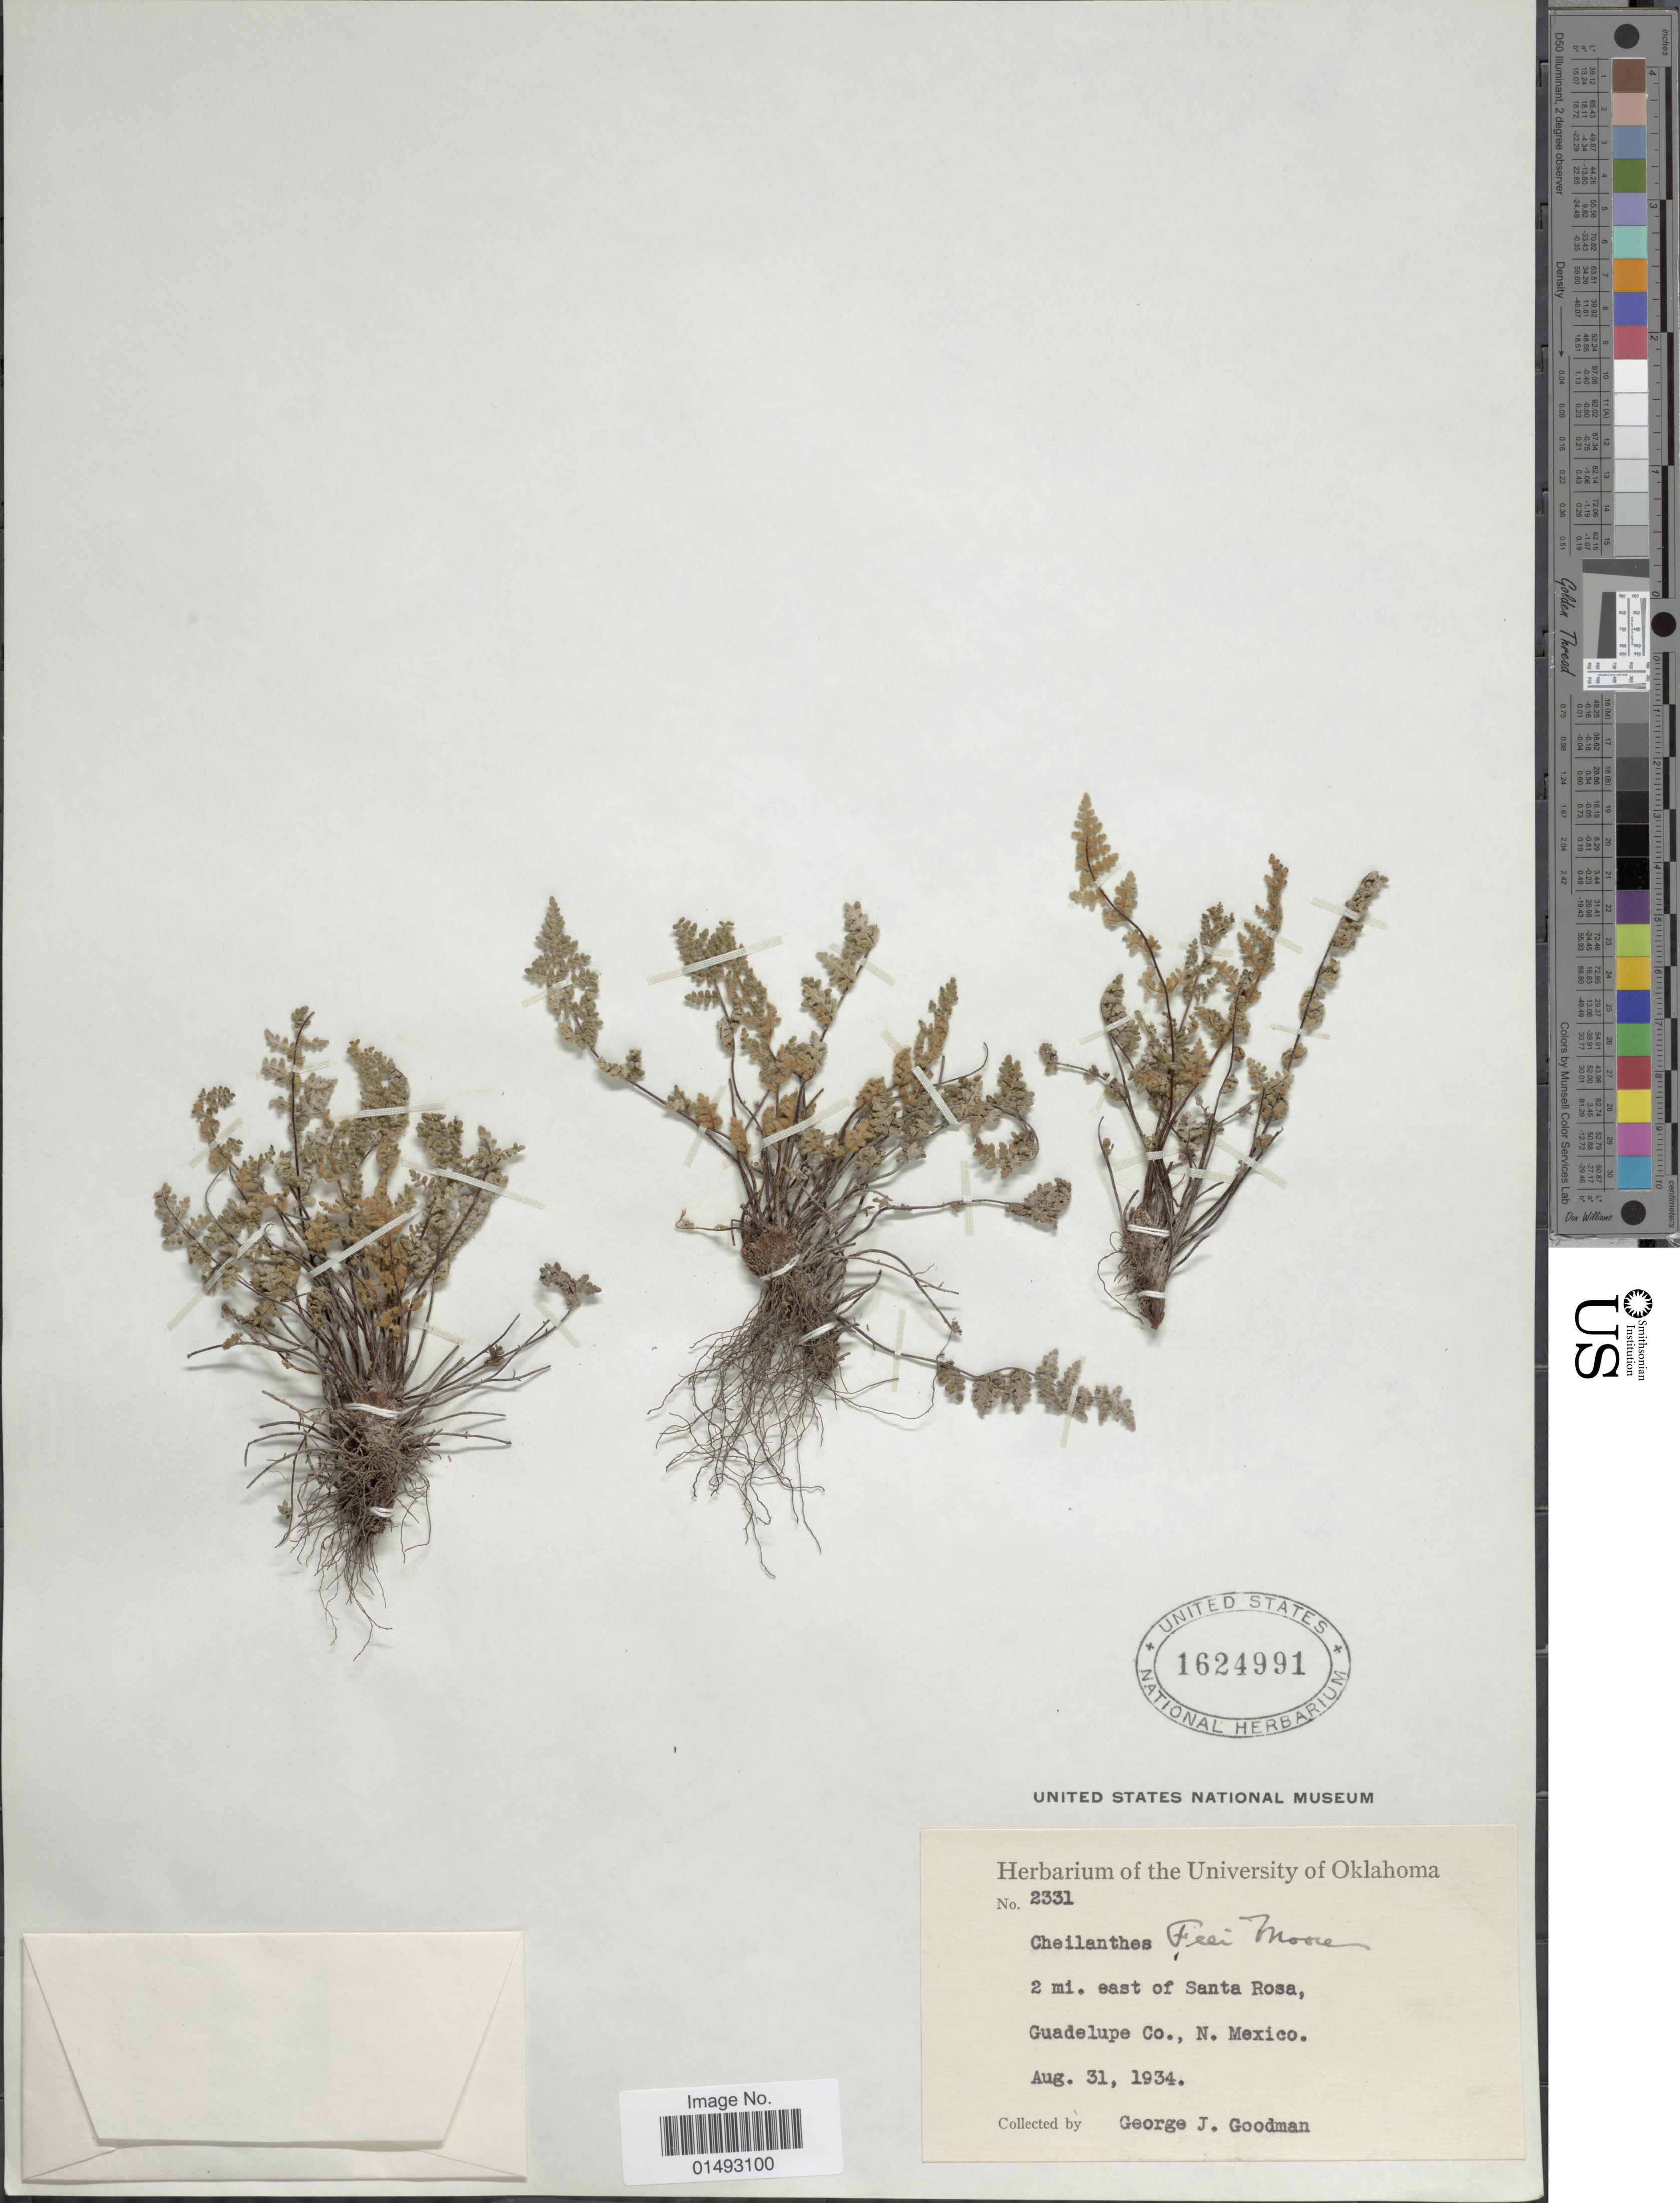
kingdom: Plantae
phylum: Tracheophyta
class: Polypodiopsida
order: Polypodiales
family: Pteridaceae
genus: Myriopteris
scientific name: Myriopteris gracilis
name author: Fée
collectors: G. J. Goodman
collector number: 2331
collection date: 1934-08-31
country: United States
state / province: New Mexico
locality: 2 mi. east of Santa Rosa, Guadelupe Co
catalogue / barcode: US 1624991